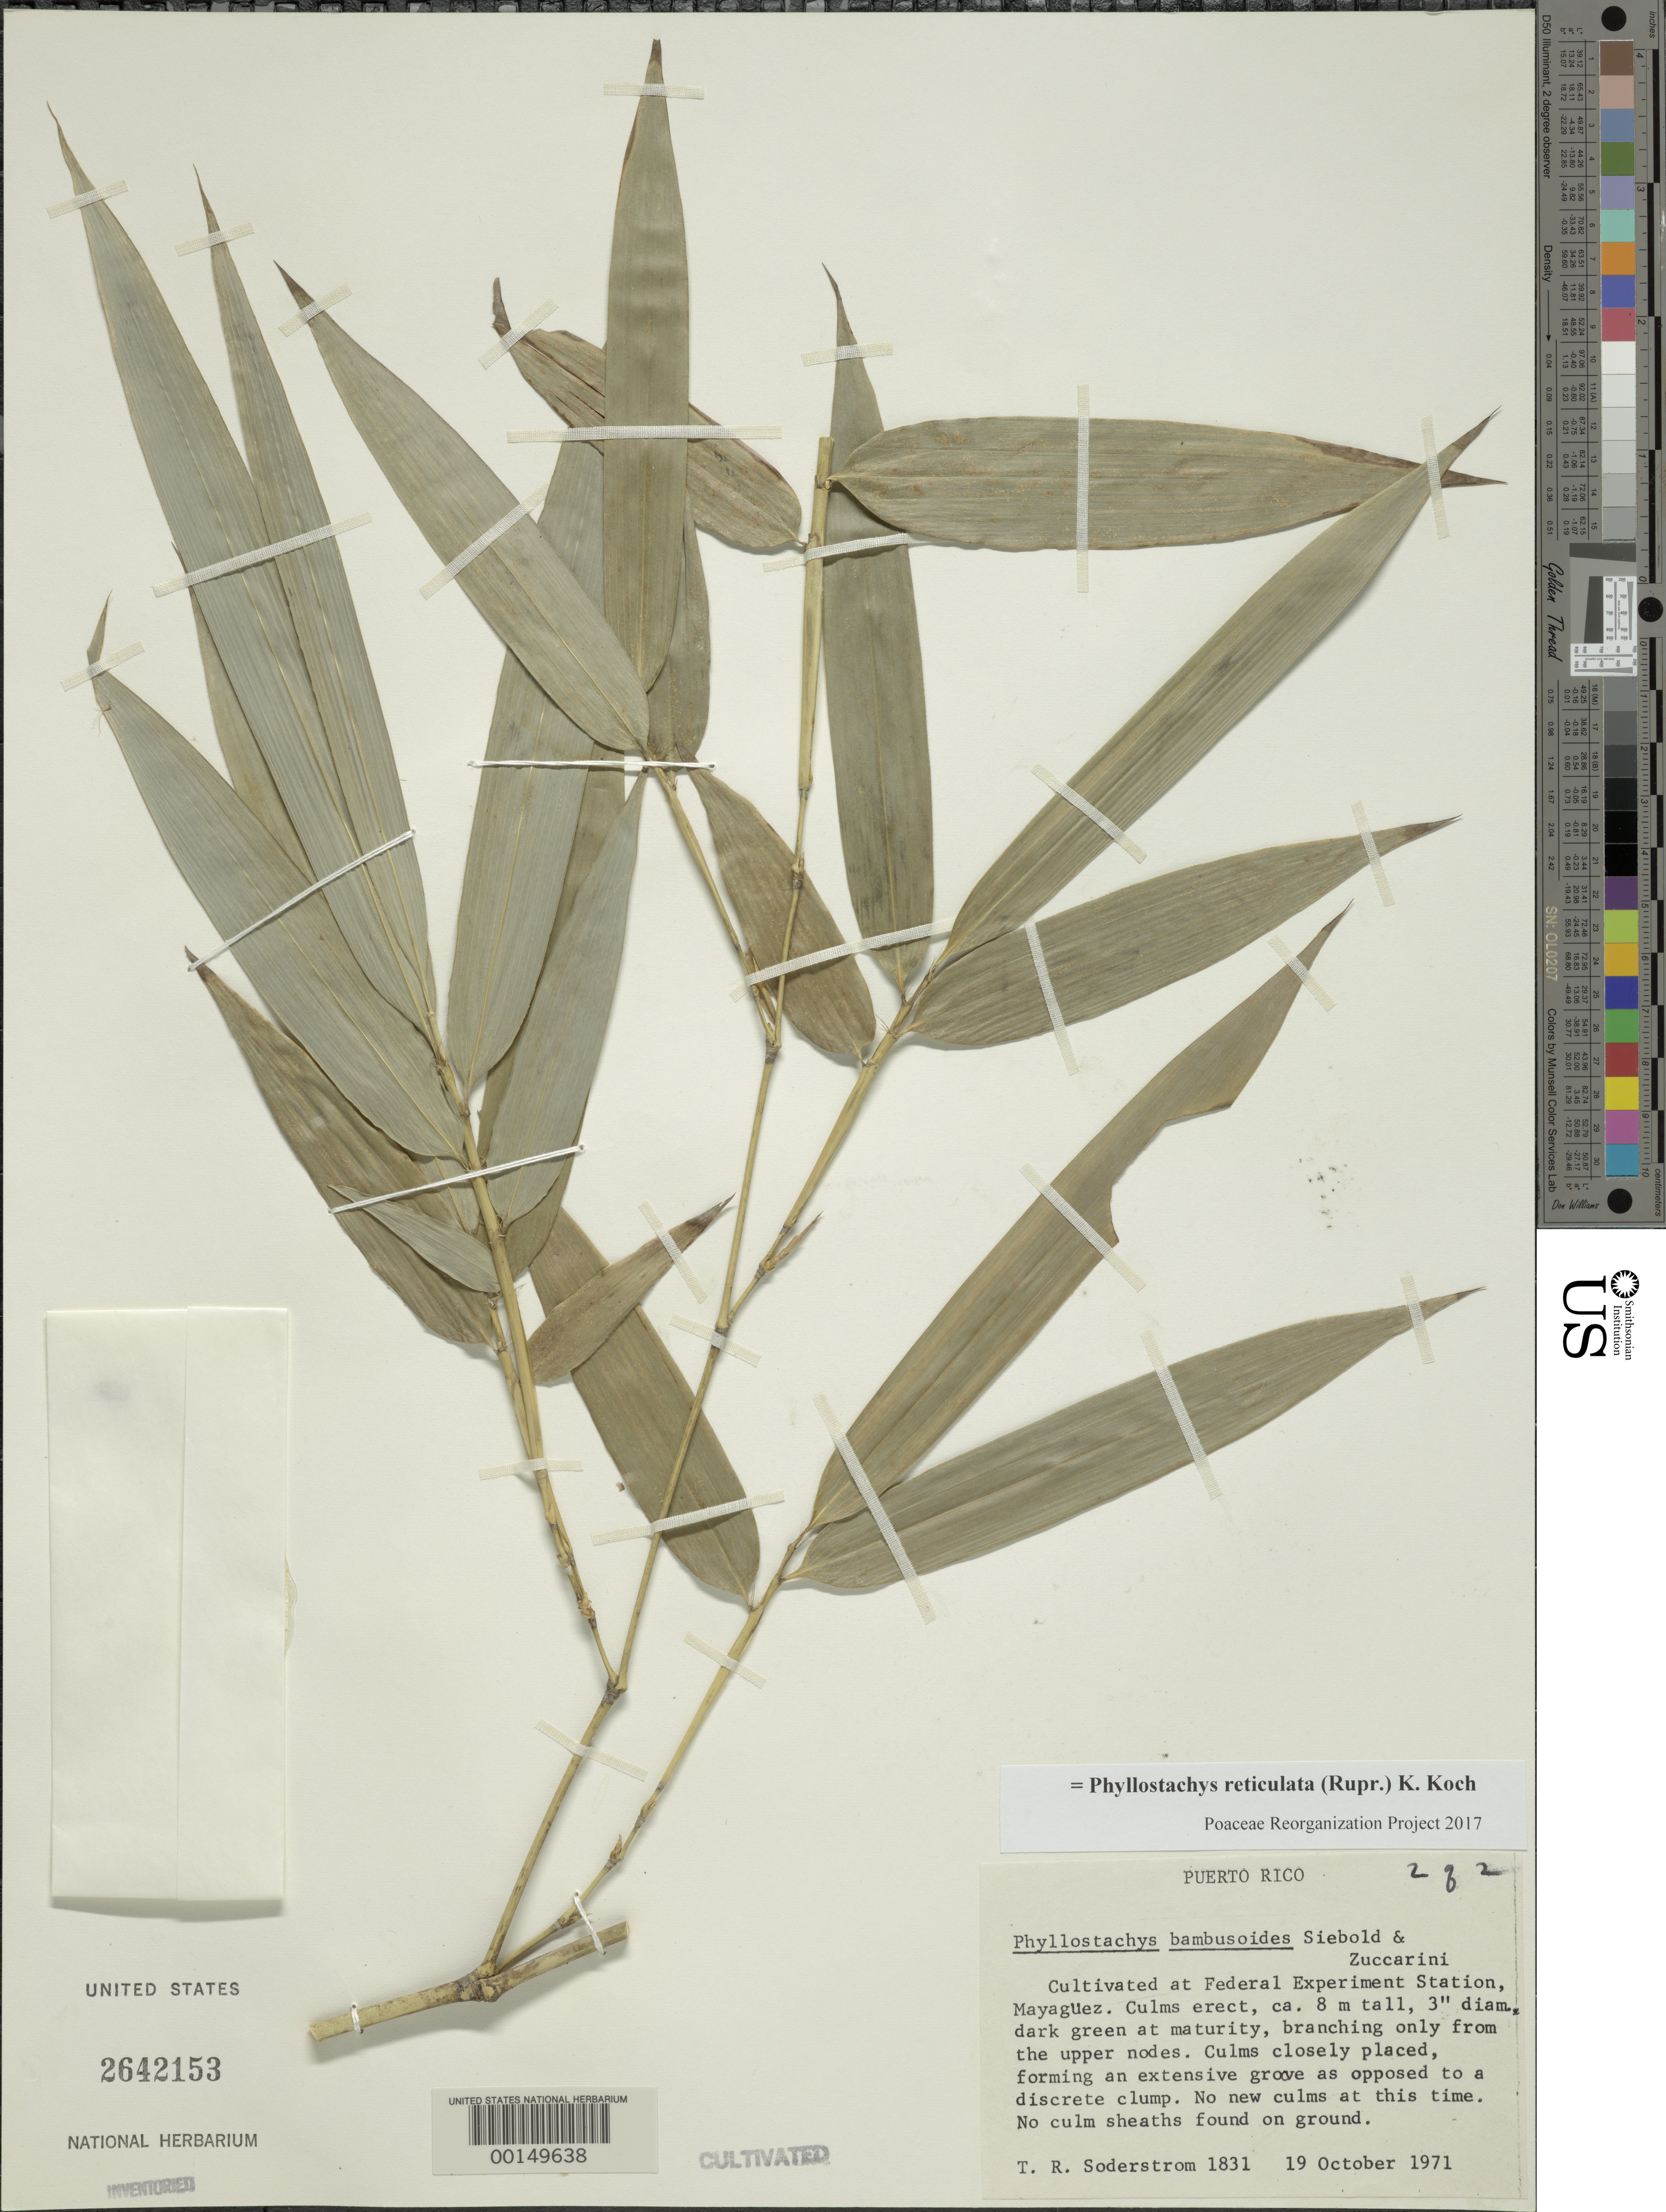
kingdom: Plantae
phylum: Tracheophyta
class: Liliopsida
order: Poales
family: Poaceae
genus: Phyllostachys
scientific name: Phyllostachys bambusoides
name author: Siebold & Zucc.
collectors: T. R. Soderstrom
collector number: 1831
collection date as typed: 19 Oct 1971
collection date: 1971-10-19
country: Puerto Rico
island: Greater Antilles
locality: Mayaguez, federal experiment station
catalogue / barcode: US 2642153